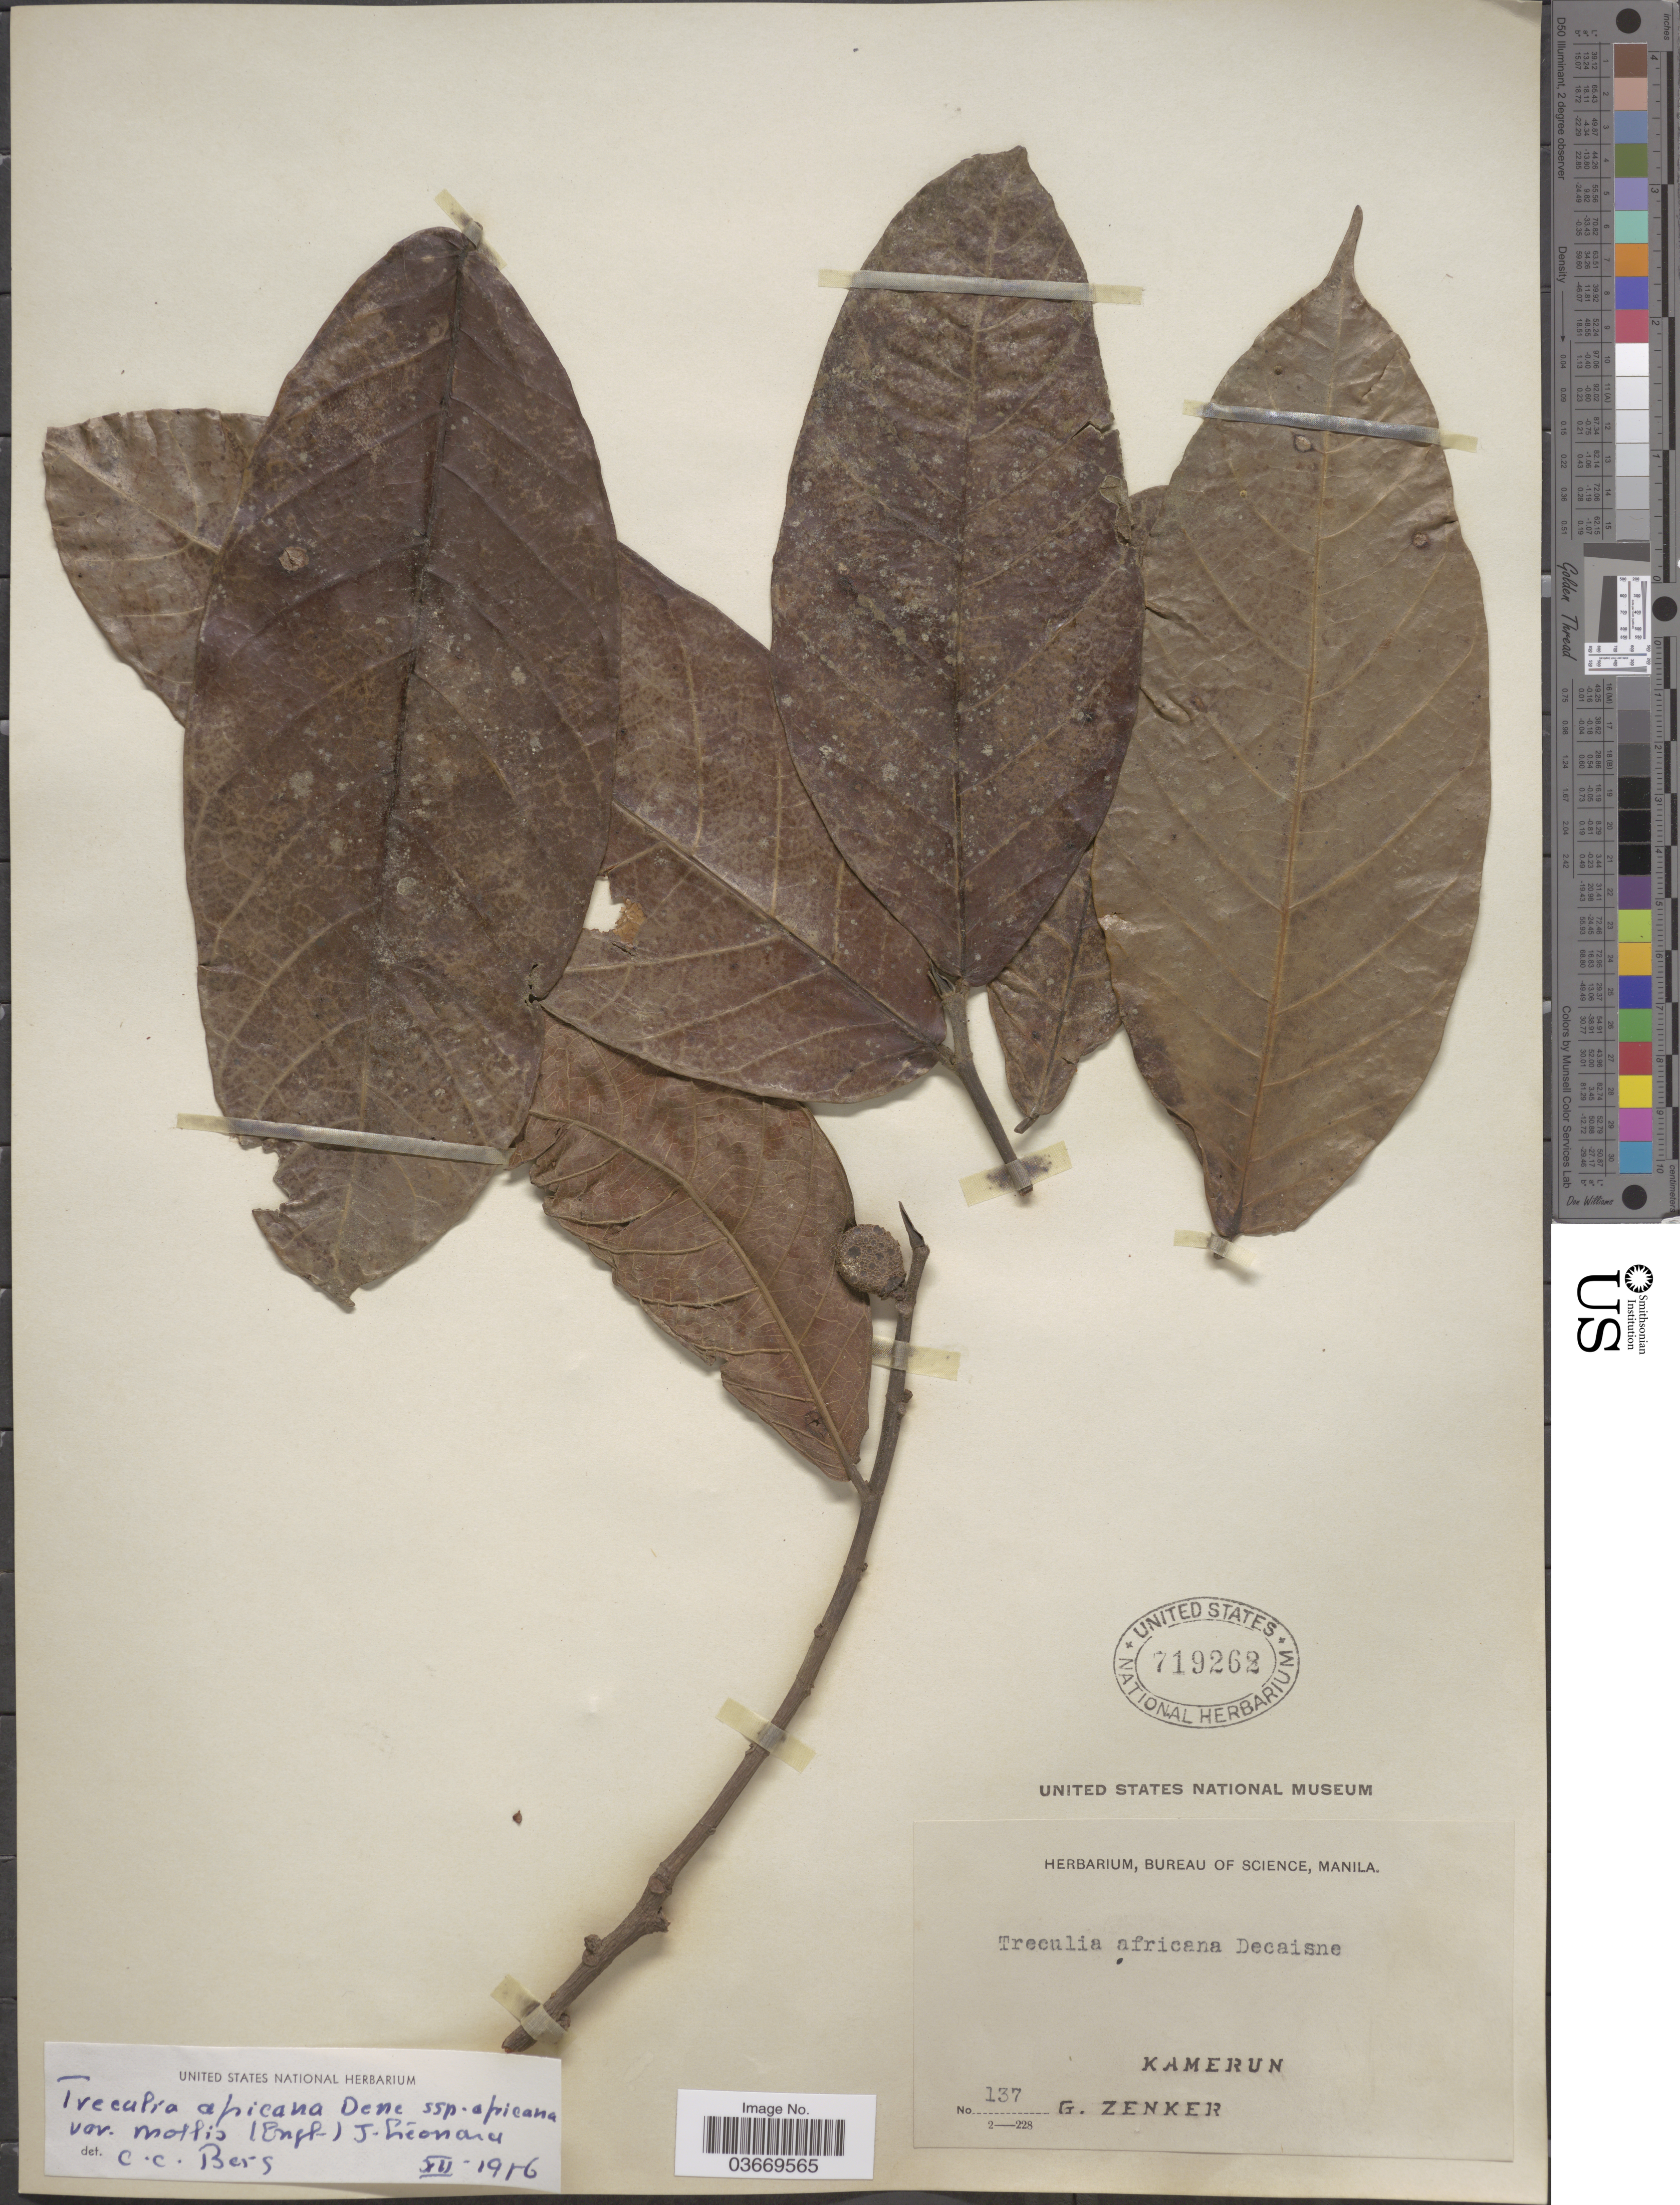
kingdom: Plantae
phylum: Tracheophyta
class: Magnoliopsida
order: Rosales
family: Moraceae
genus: Treculia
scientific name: Treculia africana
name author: Decne.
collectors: G. A. Zenker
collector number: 137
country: Cameroon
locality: Kamerun.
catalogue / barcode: US 719262